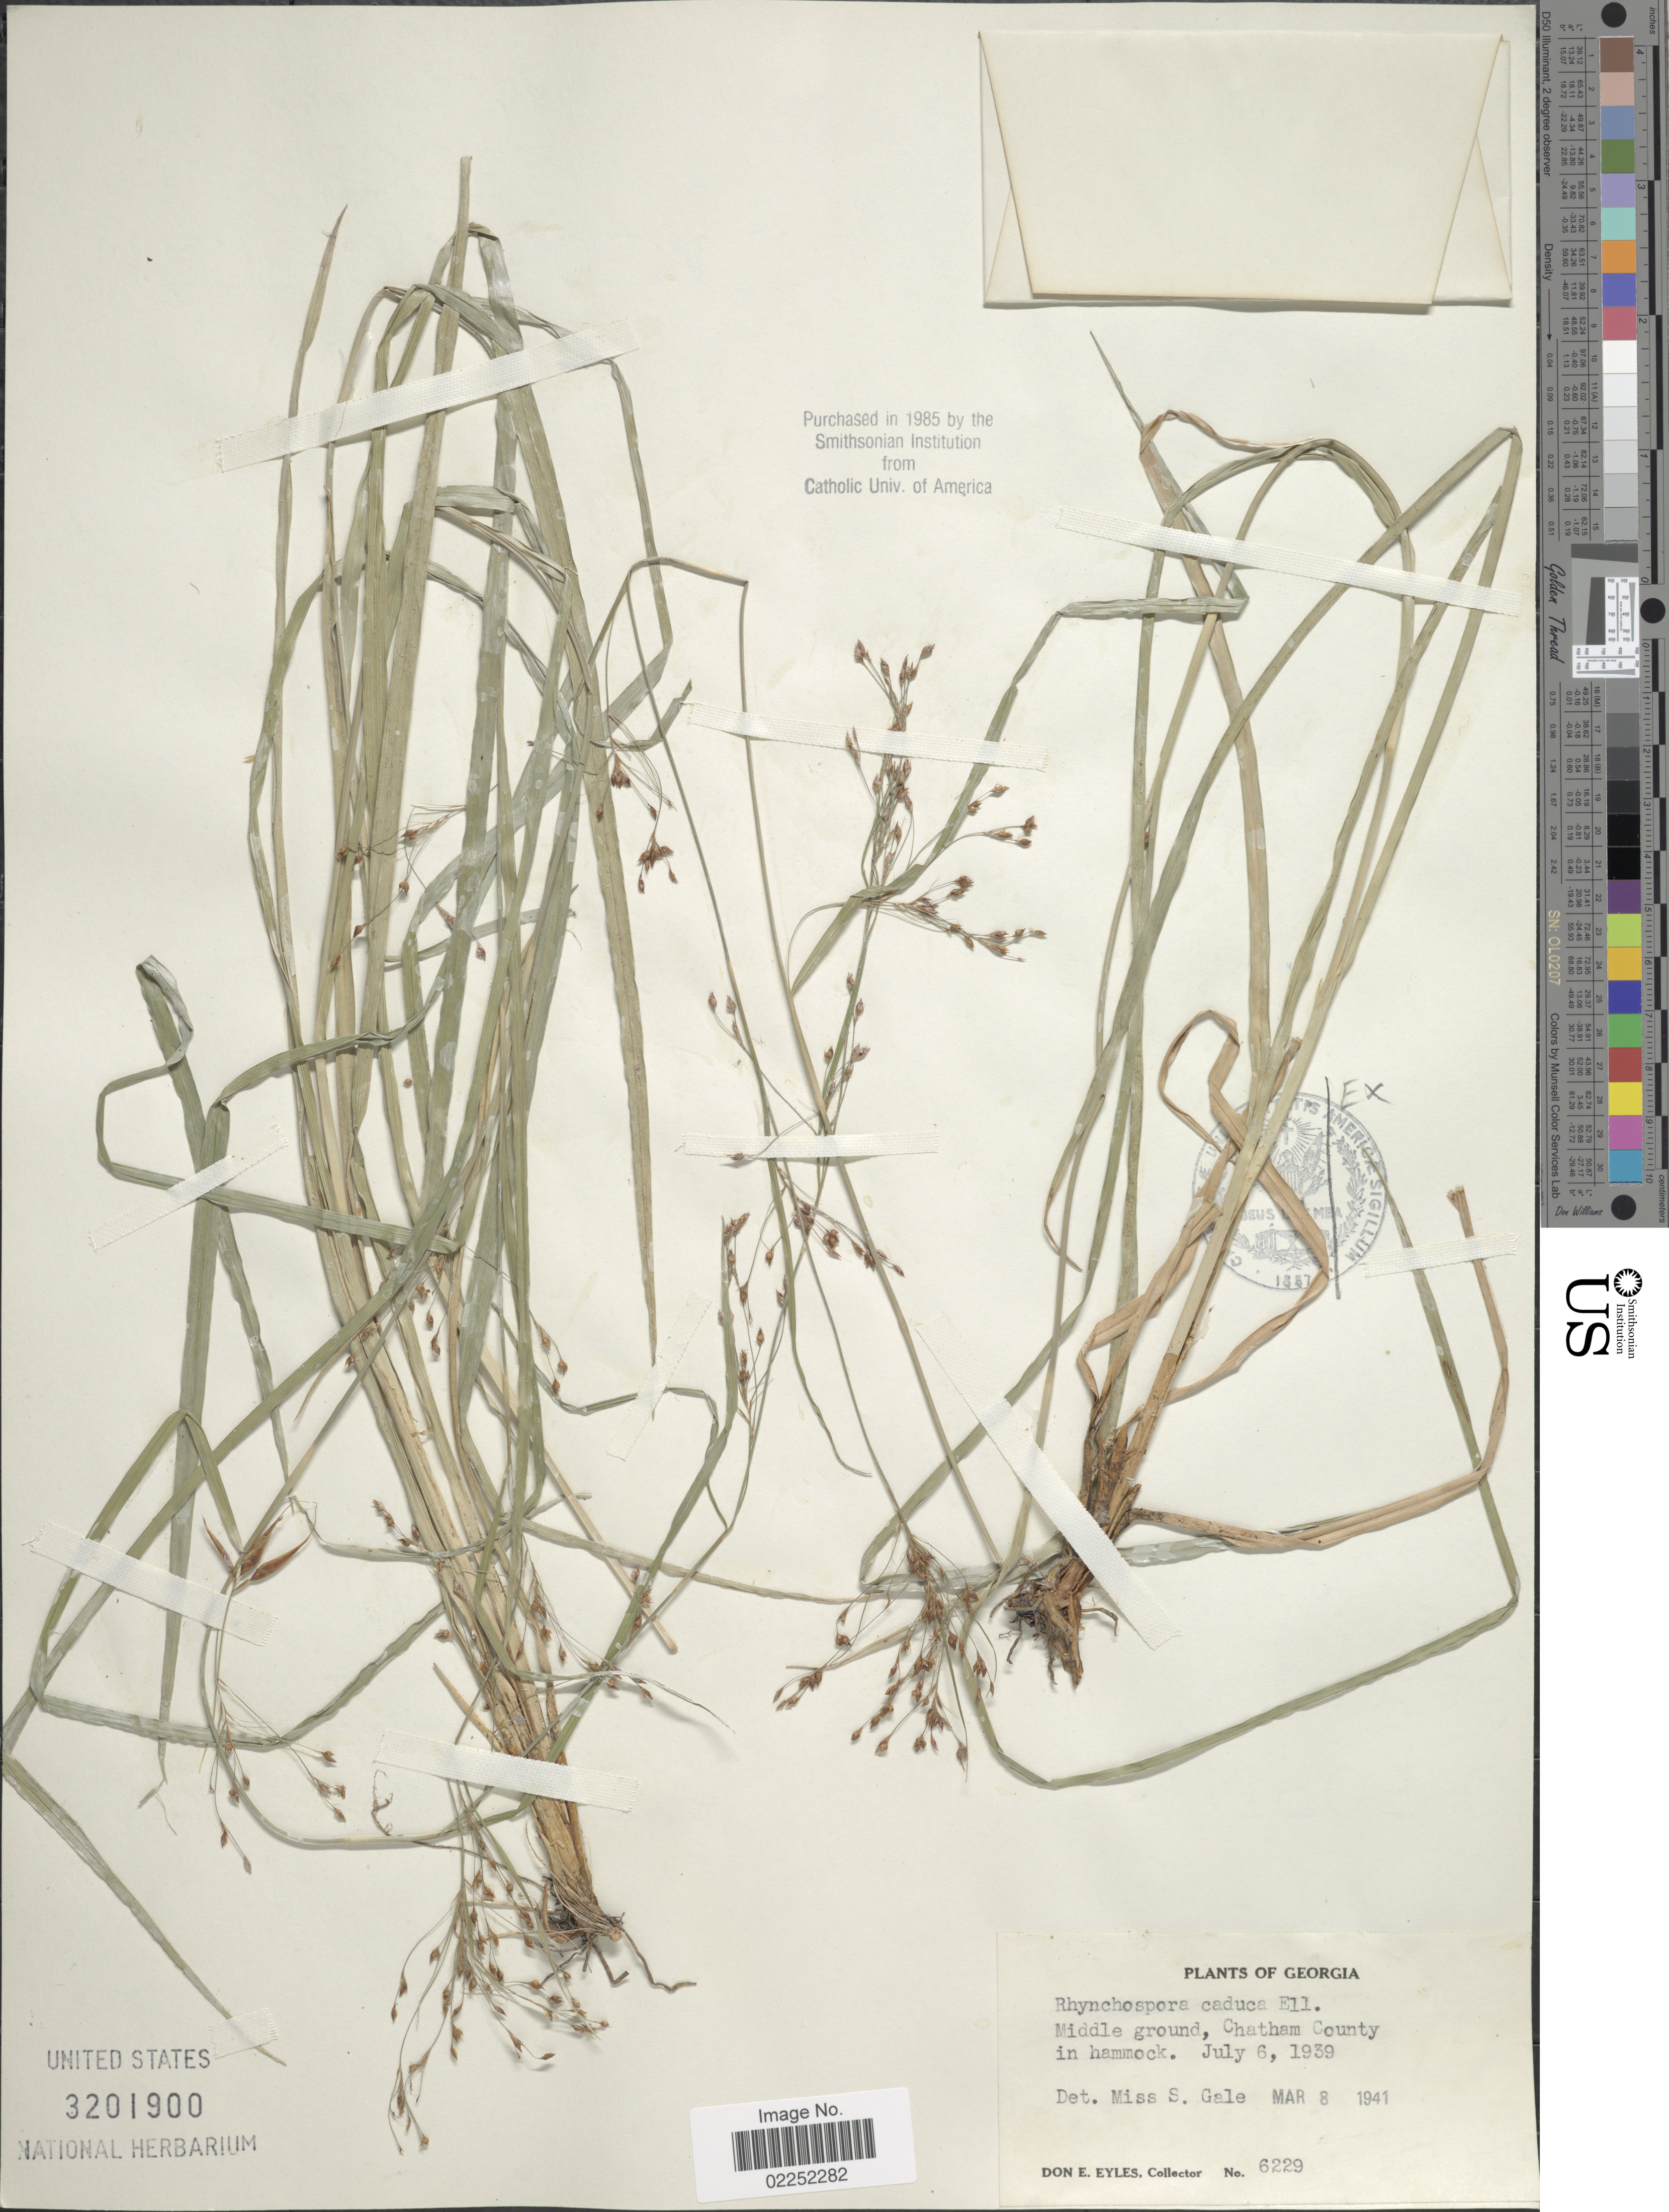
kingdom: Plantae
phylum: Tracheophyta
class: Liliopsida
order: Poales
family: Cyperaceae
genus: Rhynchospora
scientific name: Rhynchospora caduca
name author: Elliott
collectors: D. Eyles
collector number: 6229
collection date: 1939-07-06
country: United States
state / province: Georgia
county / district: Chatham County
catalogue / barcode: US 3201900